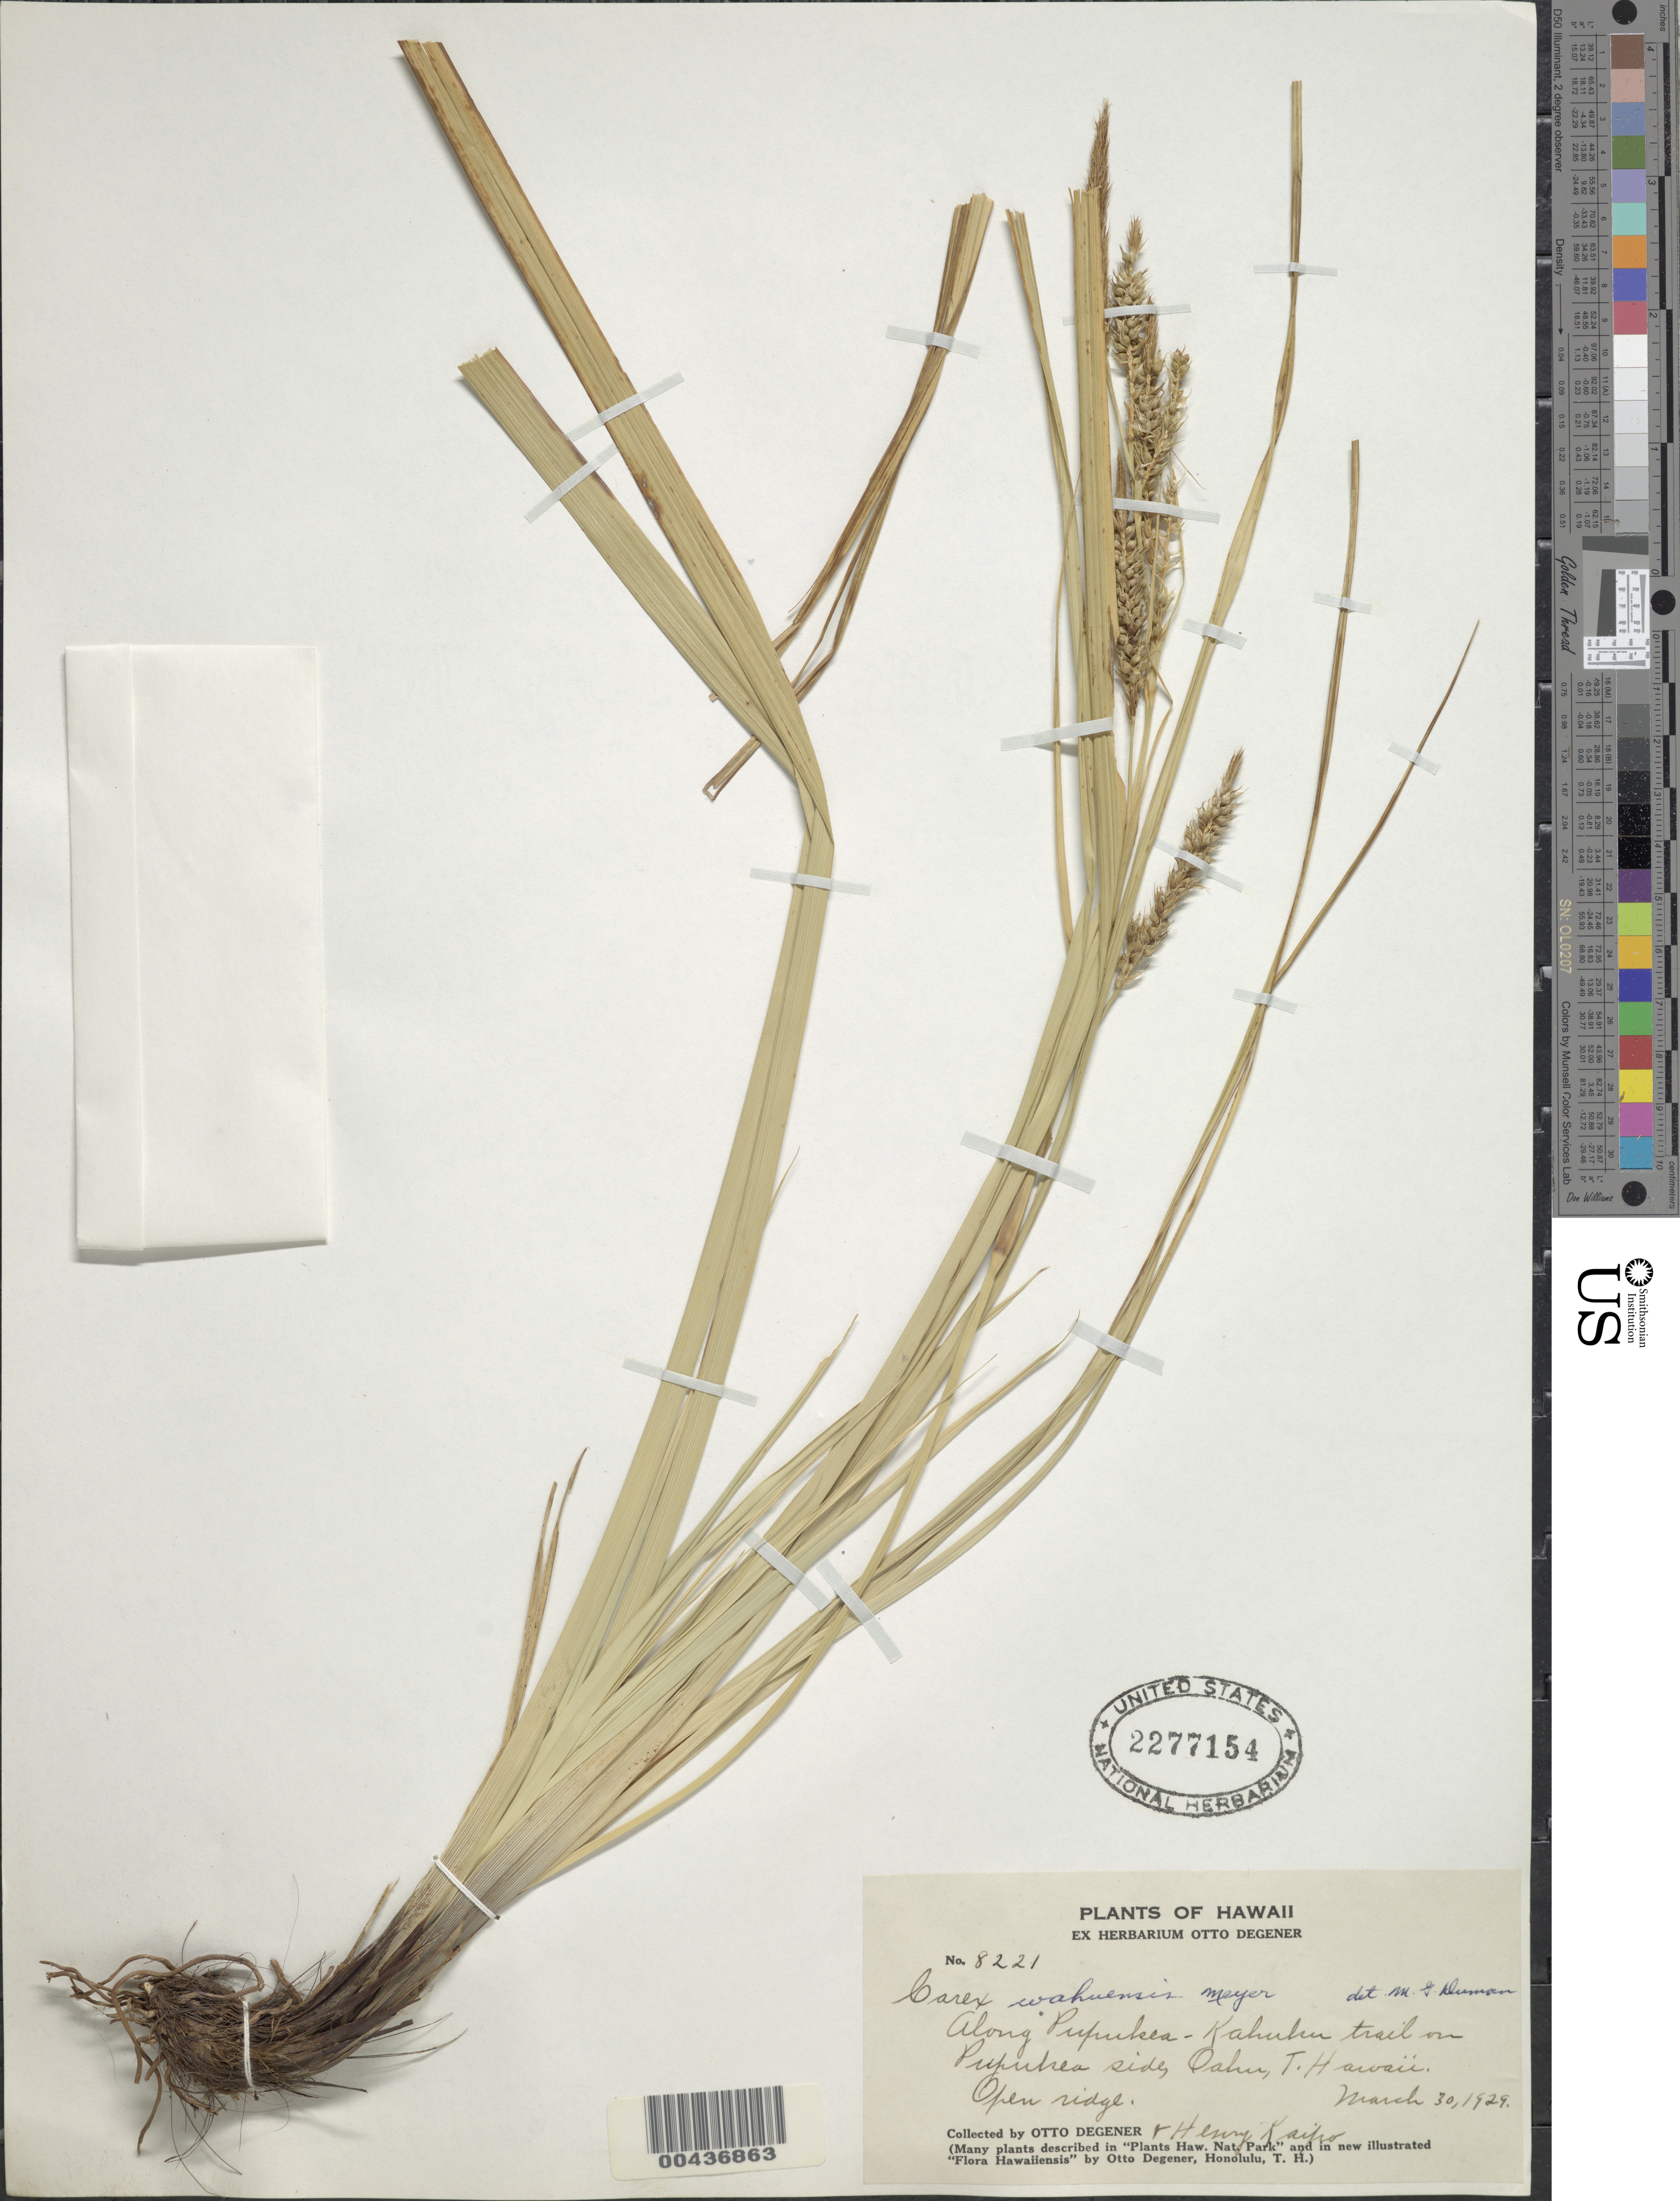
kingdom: Plantae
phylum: Tracheophyta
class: Liliopsida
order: Poales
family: Cyperaceae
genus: Carex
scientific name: Carex wahuensis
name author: C.A. Mey.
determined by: Duman, M. G.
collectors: O. Degener & H. Kaipo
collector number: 8221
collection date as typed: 30 Mar 1929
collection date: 1929-03-30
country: United States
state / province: Hawaii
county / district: Honolulu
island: Oahu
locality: Along Pupukea-Kahuku trail on Pupukea side, Oahu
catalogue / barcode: US 2277154